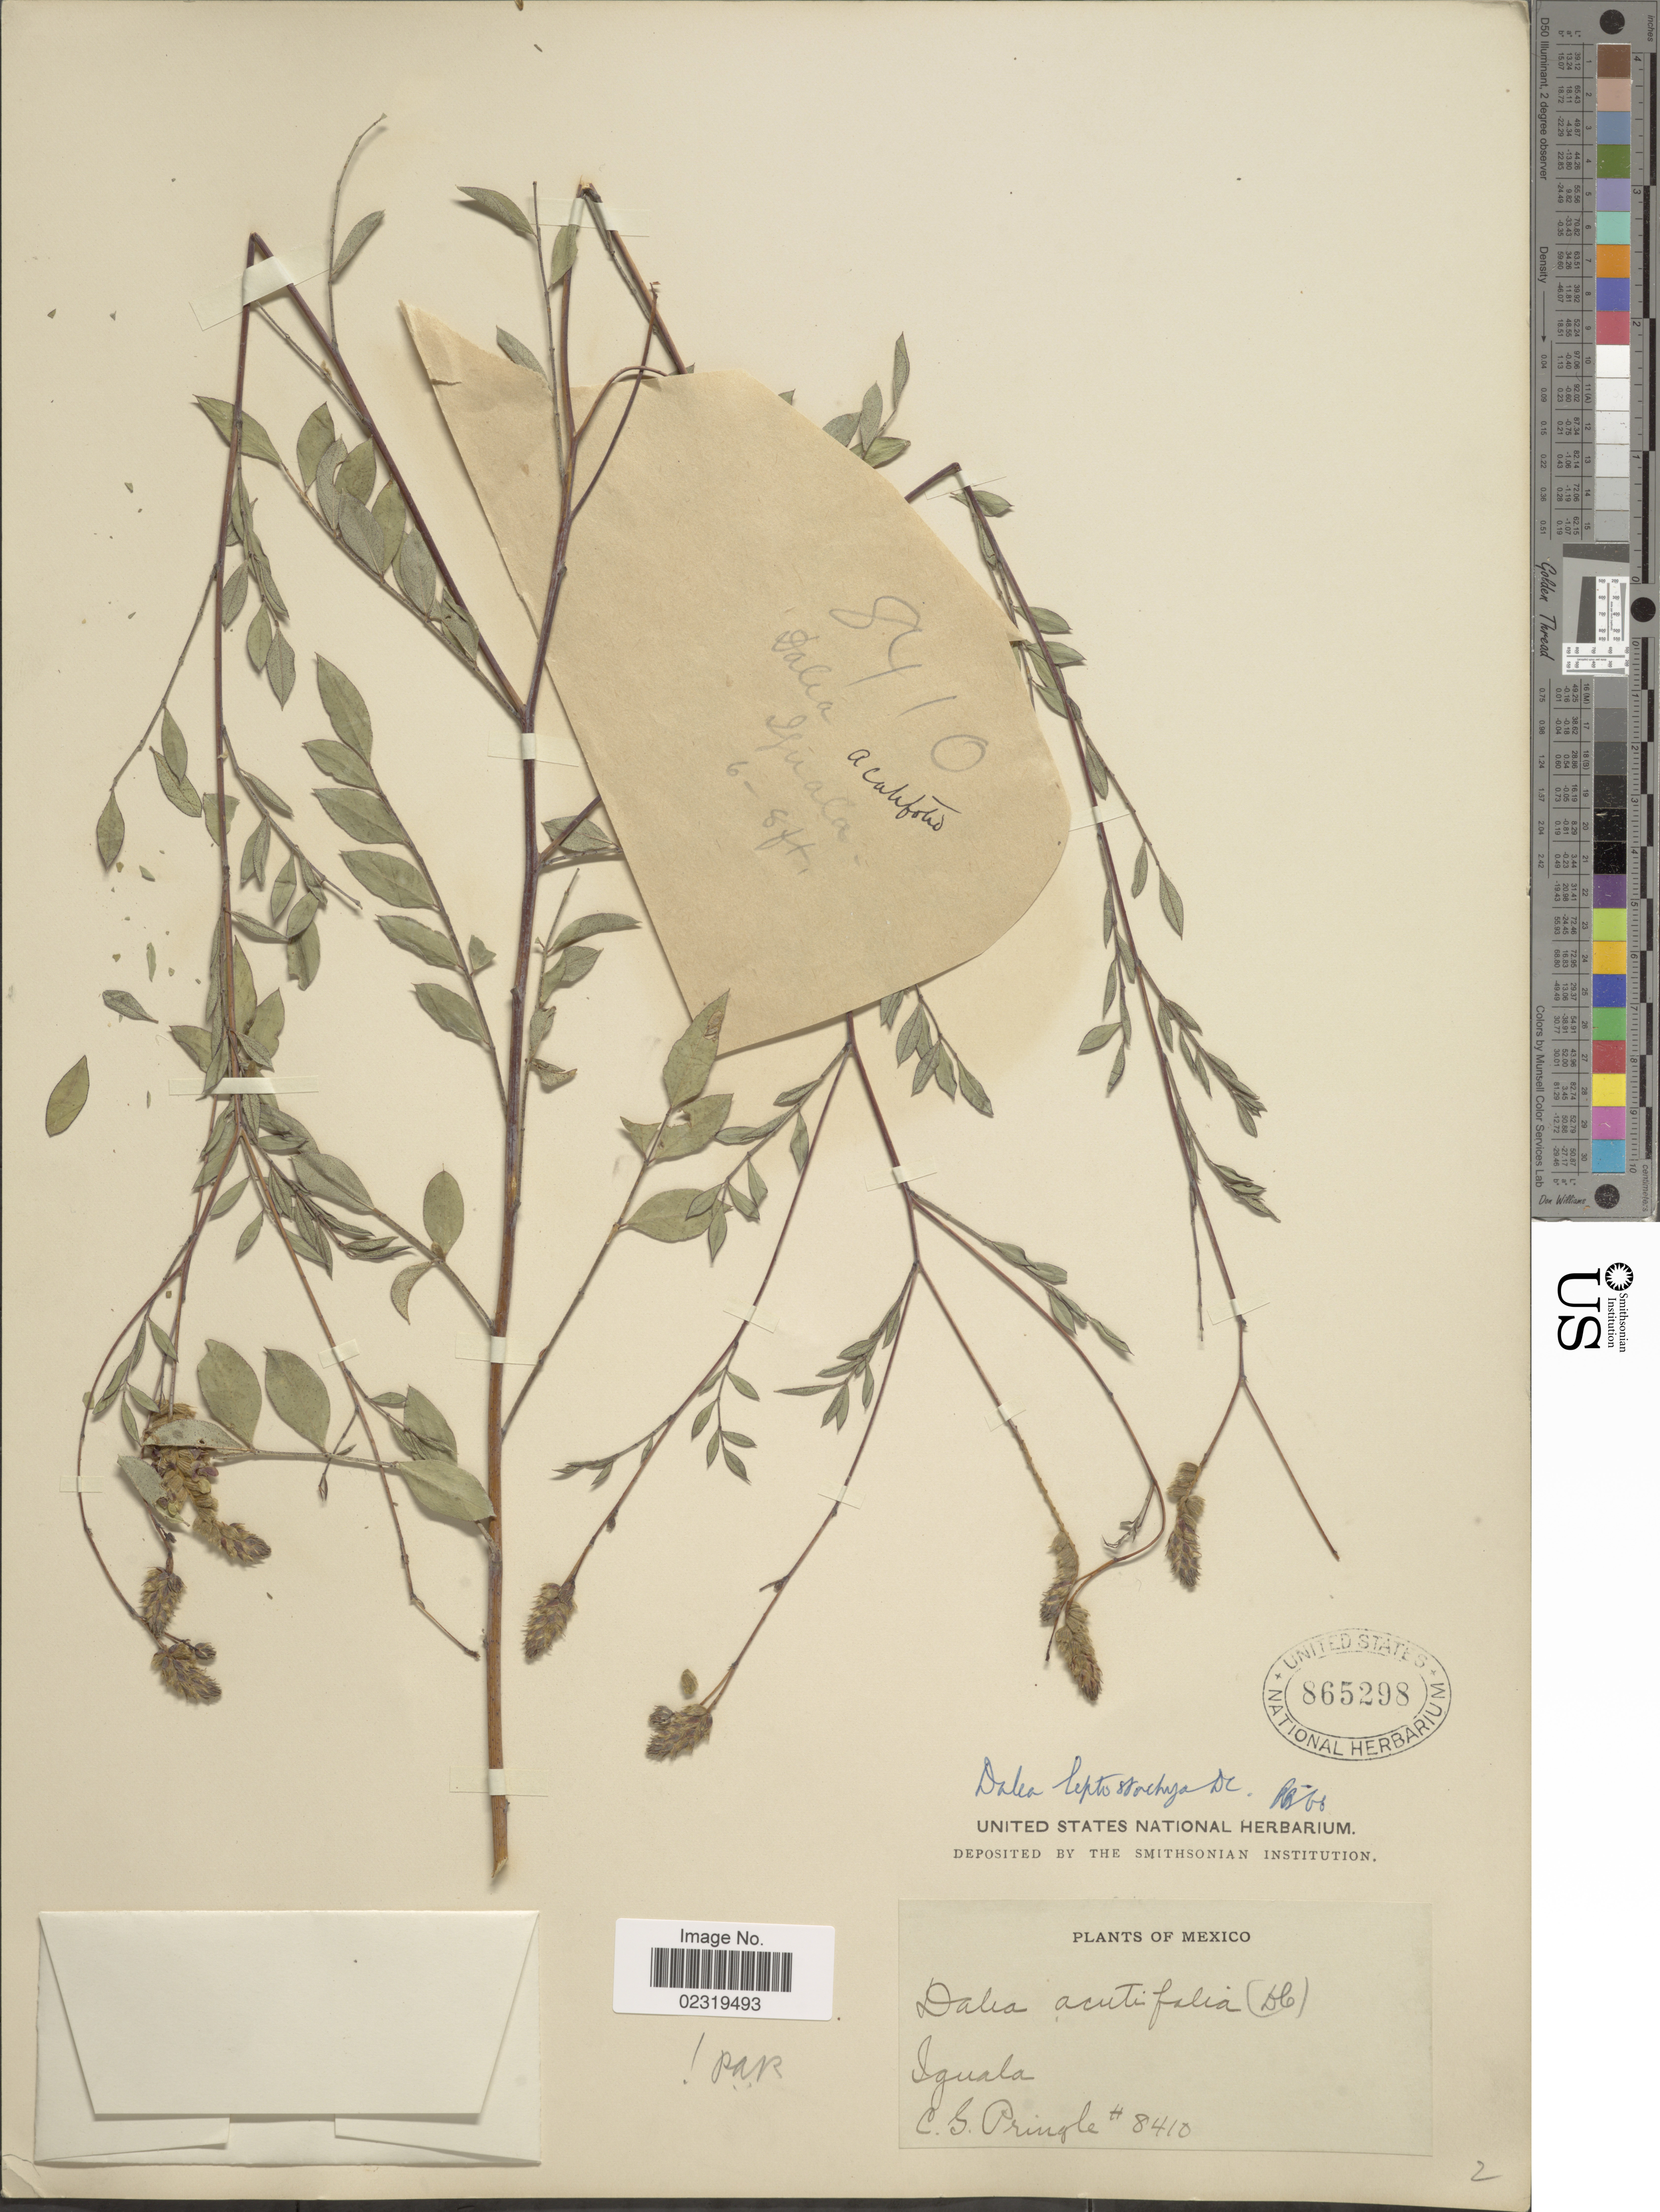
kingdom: Plantae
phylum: Tracheophyta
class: Magnoliopsida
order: Fabales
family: Fabaceae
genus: Dalea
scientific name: Dalea leptostachya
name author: DC.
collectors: C. G. Pringle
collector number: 8410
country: Mexico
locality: Iguala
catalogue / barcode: US 865298